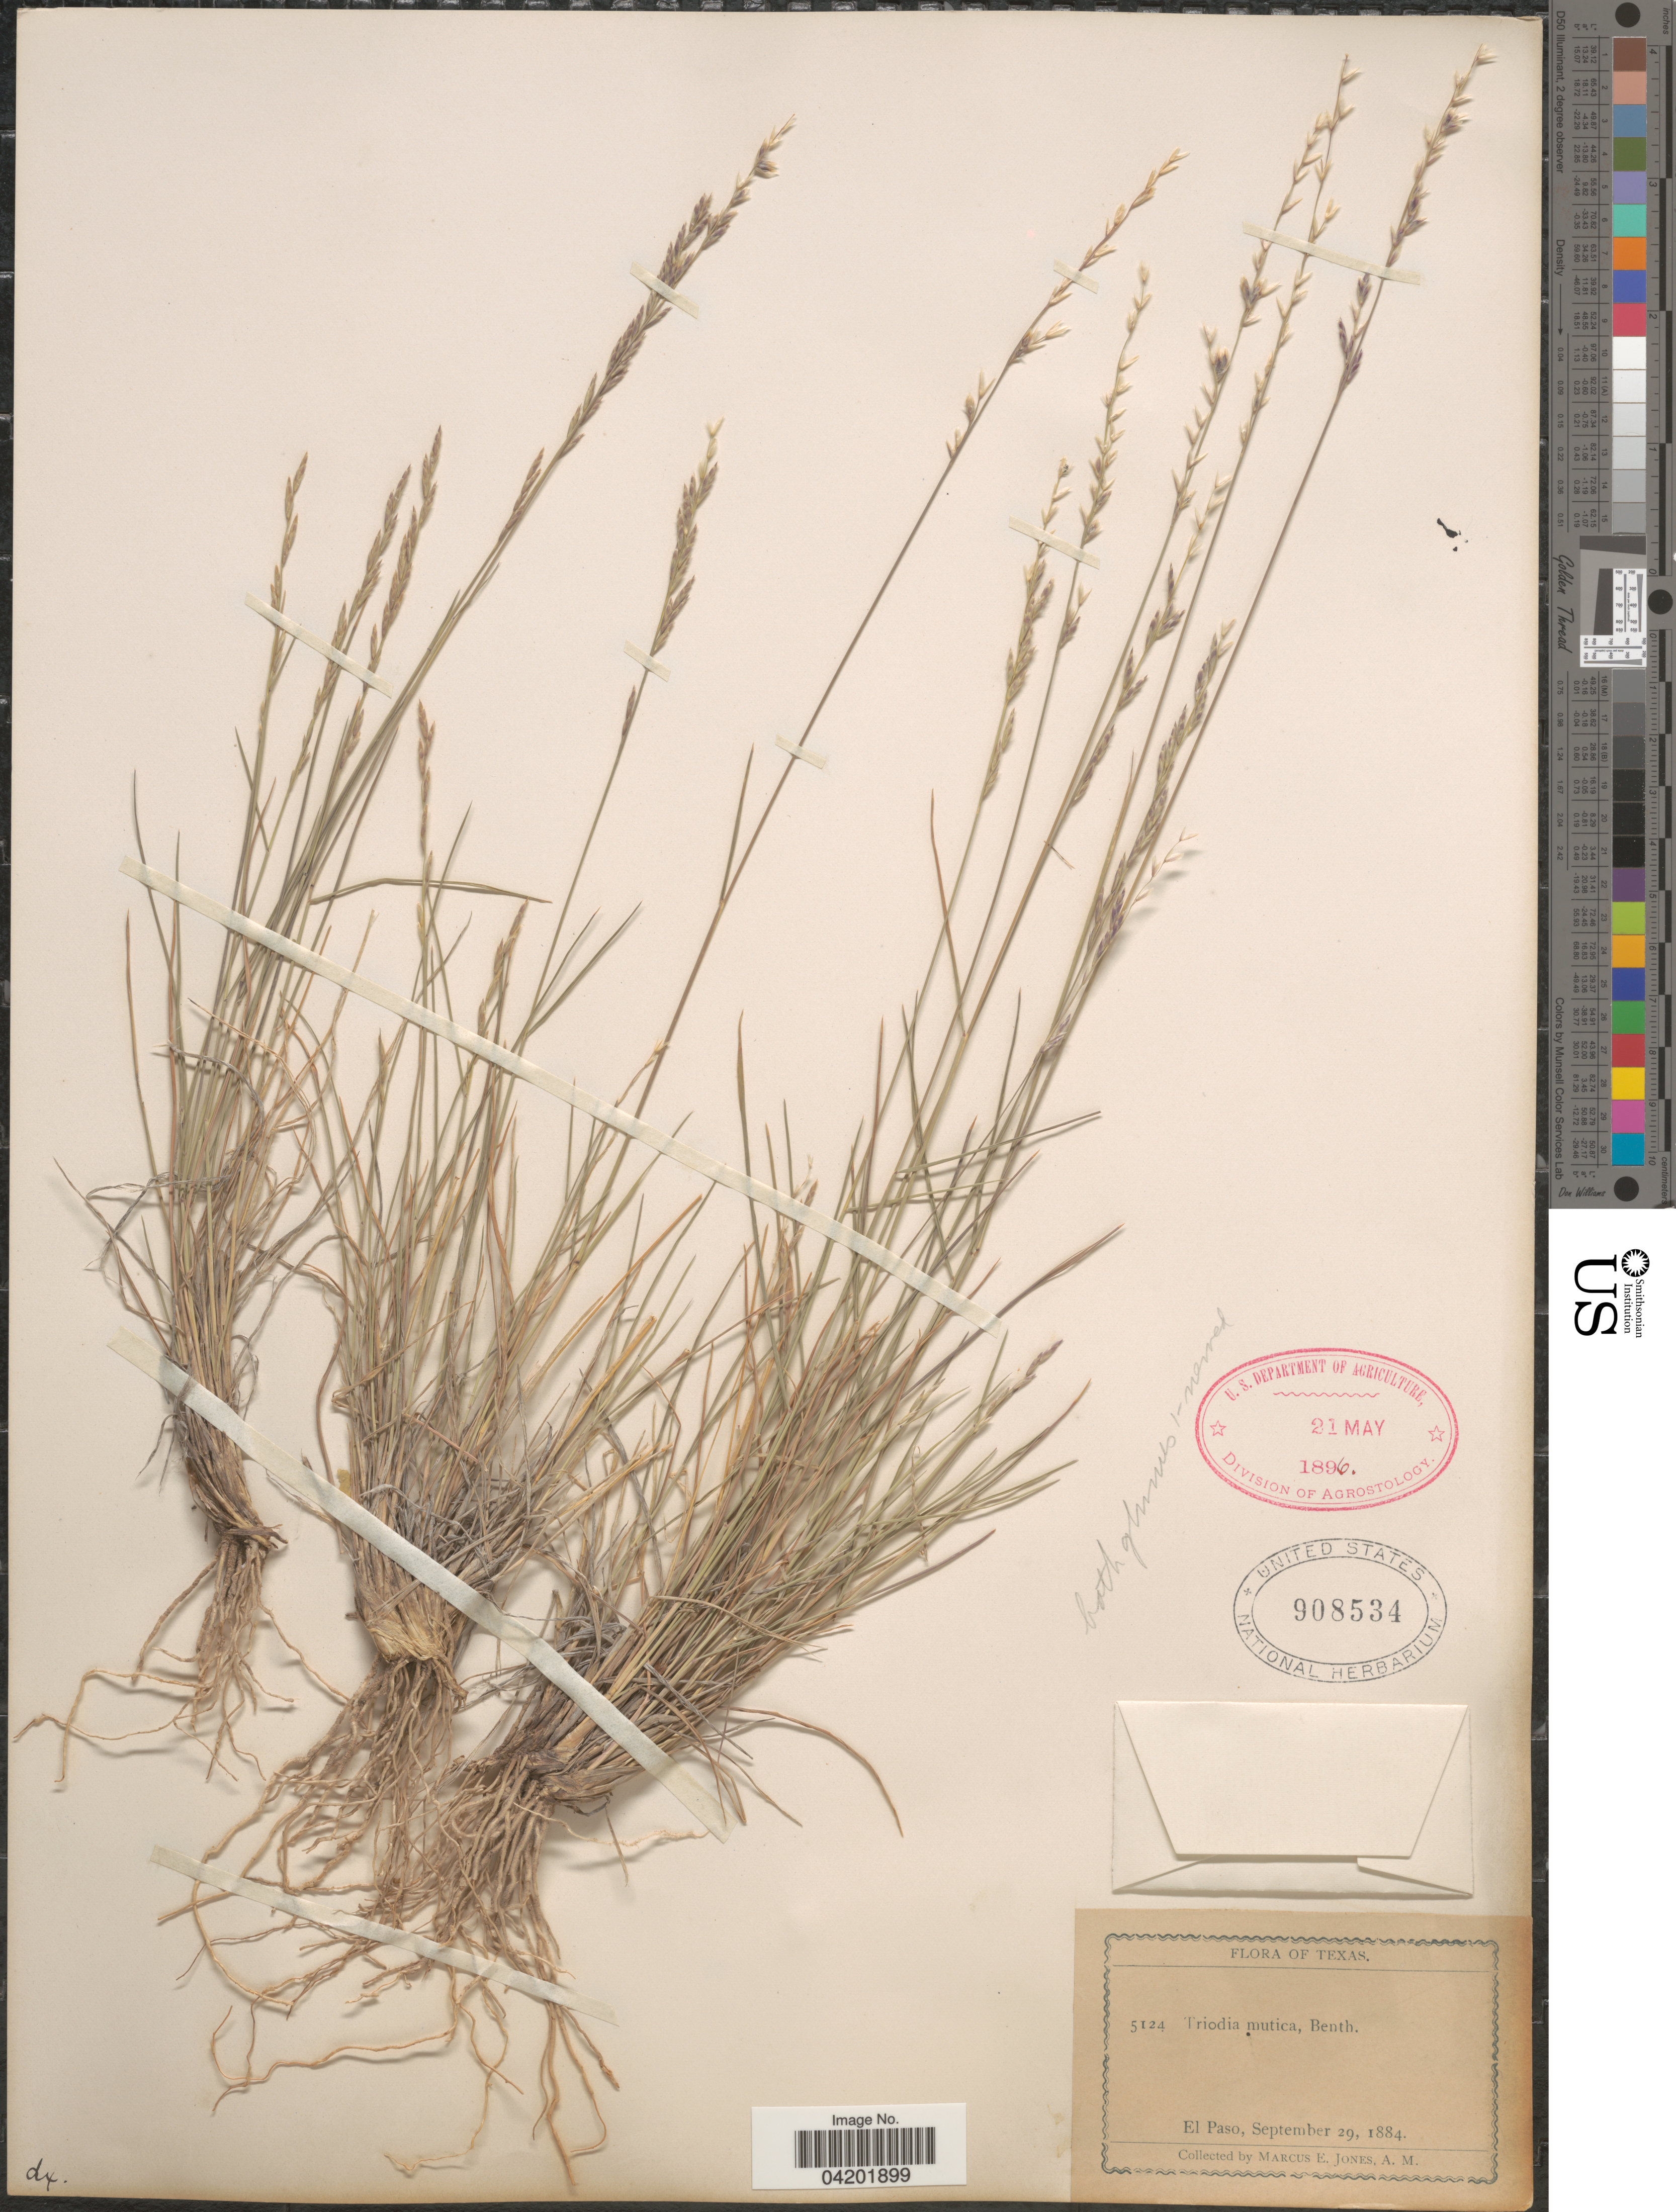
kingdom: Plantae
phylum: Tracheophyta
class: Liliopsida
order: Poales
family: Poaceae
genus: Tridentopsis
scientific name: Tridentopsis mutica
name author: (Torr.) P.M. Peterson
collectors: M. E. Jones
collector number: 5124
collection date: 1884-09-29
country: United States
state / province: Texas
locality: El Paso.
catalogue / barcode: US 908534